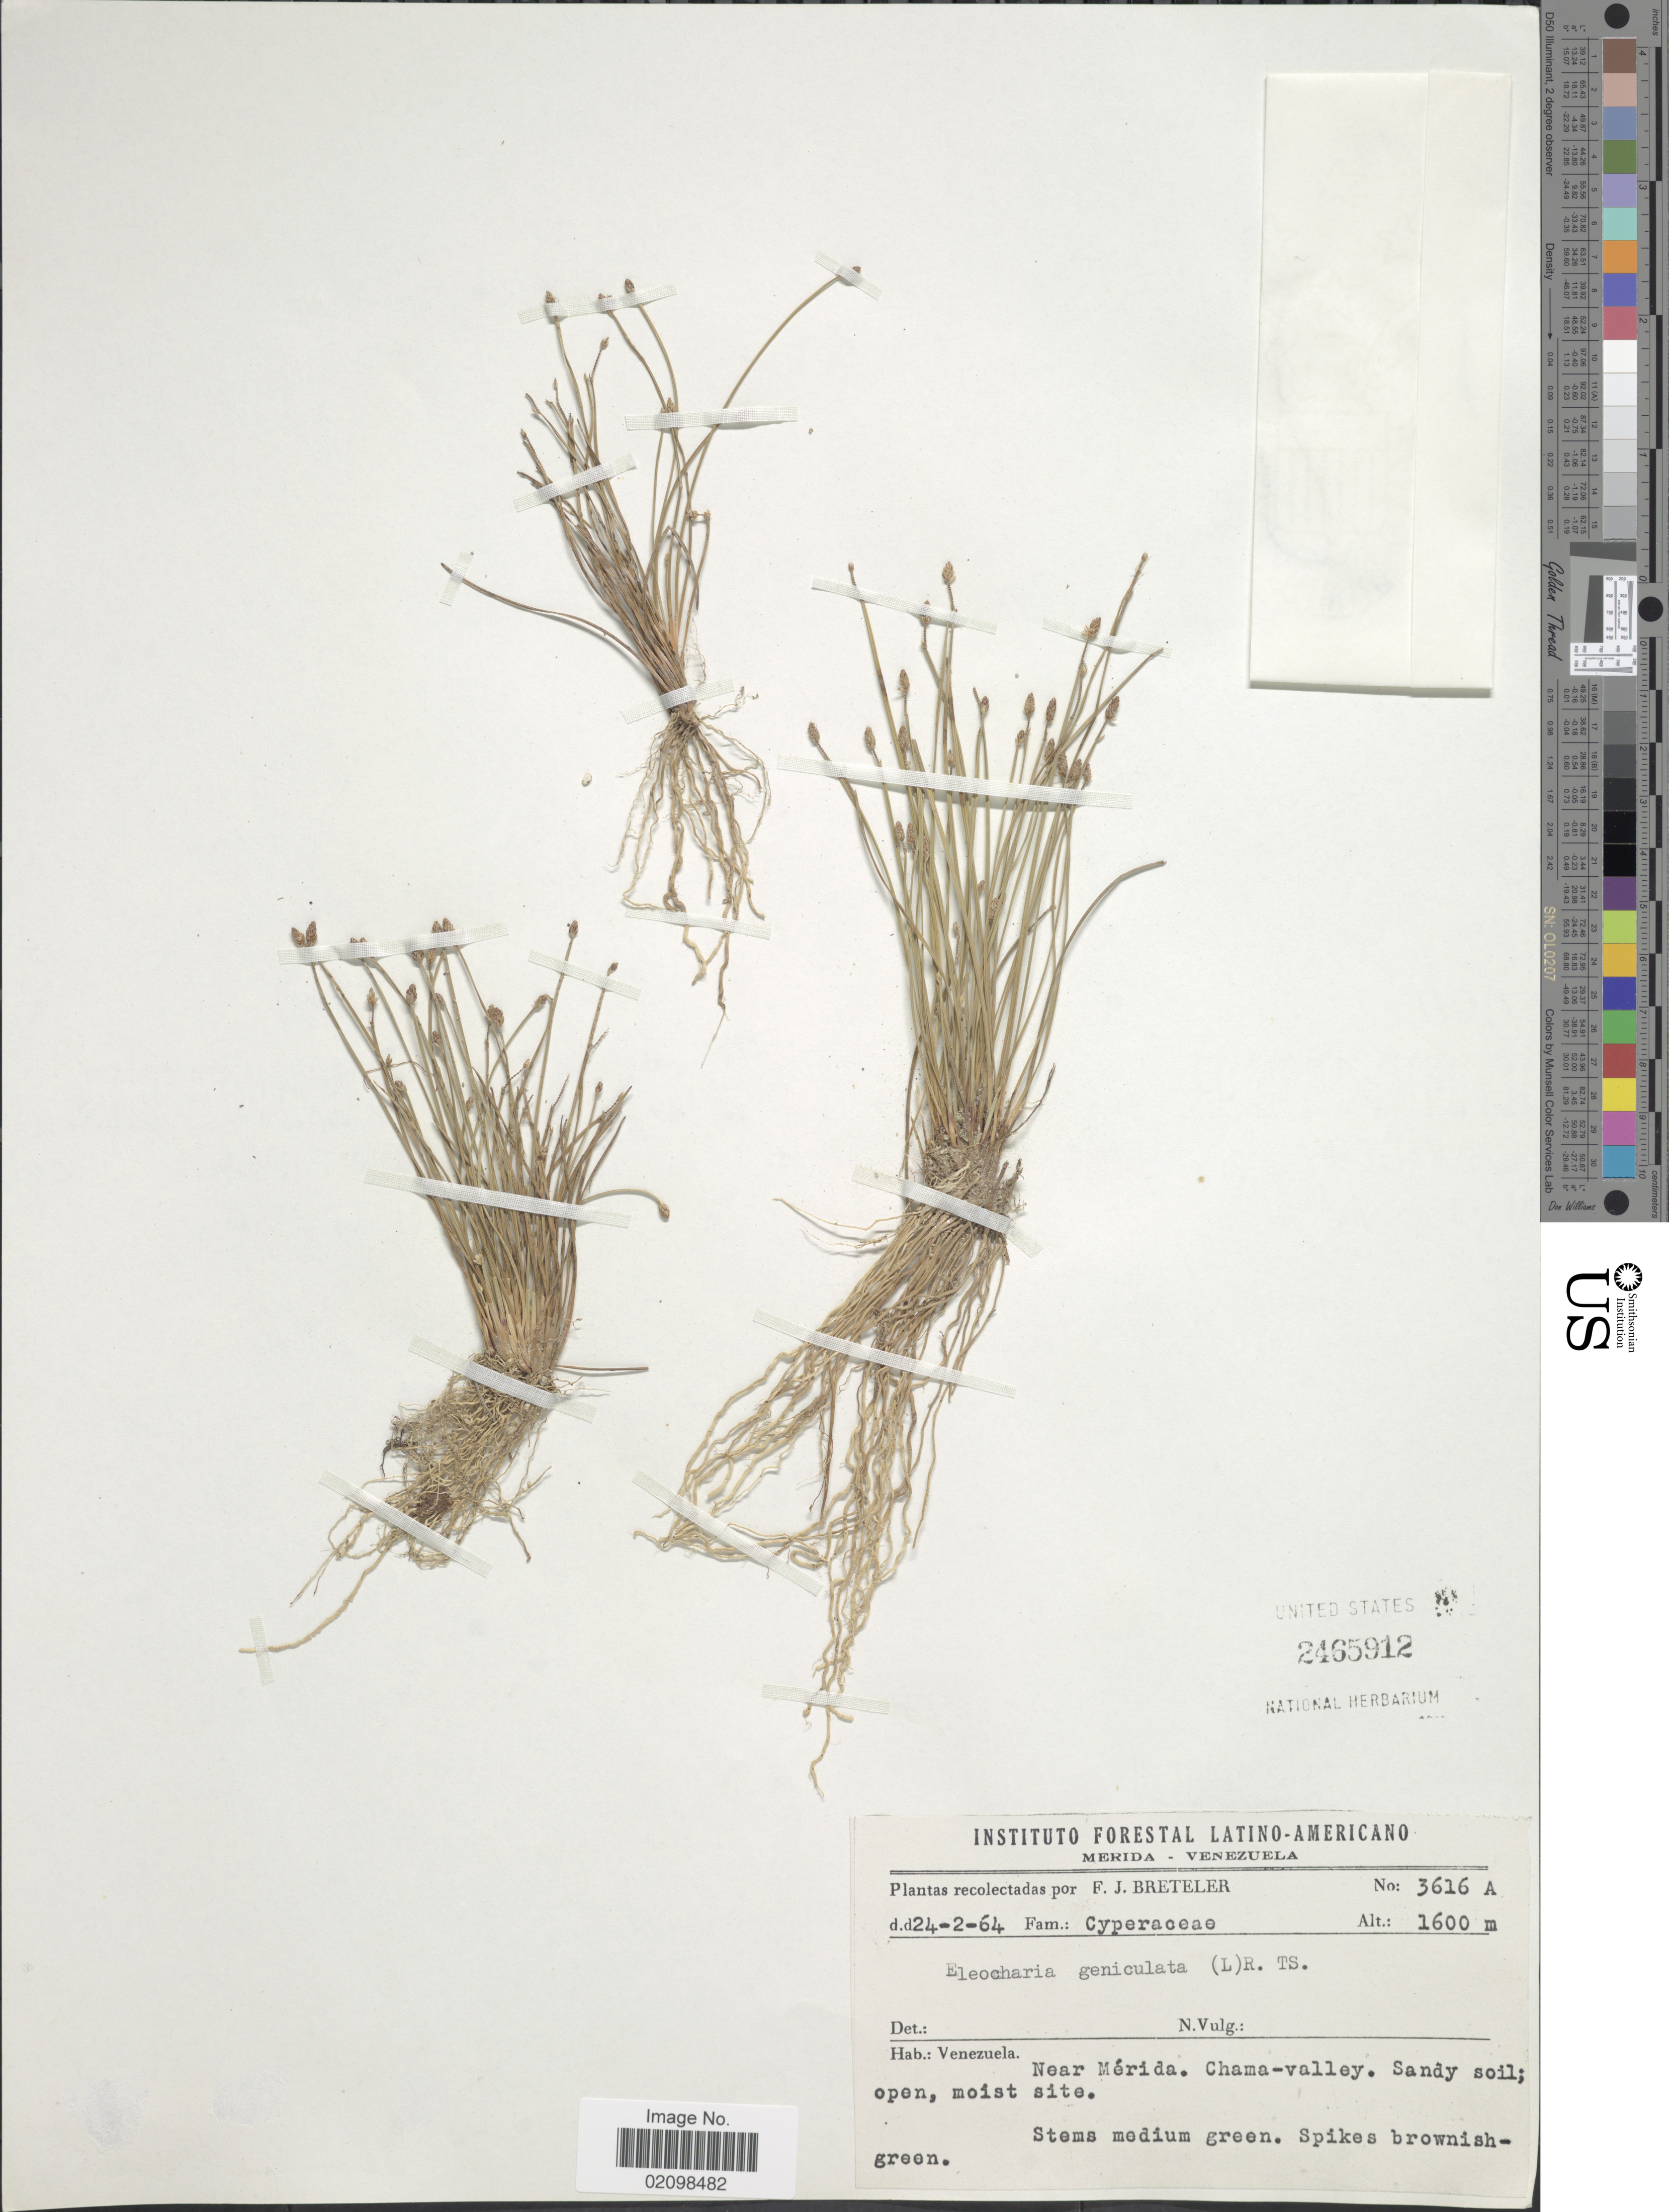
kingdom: Plantae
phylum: Tracheophyta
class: Liliopsida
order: Poales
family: Cyperaceae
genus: Eleocharis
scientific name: Eleocharis geniculata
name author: (L.) Roem. & Schult.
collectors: F. J. Breteler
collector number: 3616A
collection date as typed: Transcribed d/m/y: 24/2/64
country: Venezuela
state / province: Mérida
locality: Near Mérida. Chama-valley.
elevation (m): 1600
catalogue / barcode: US 2465912